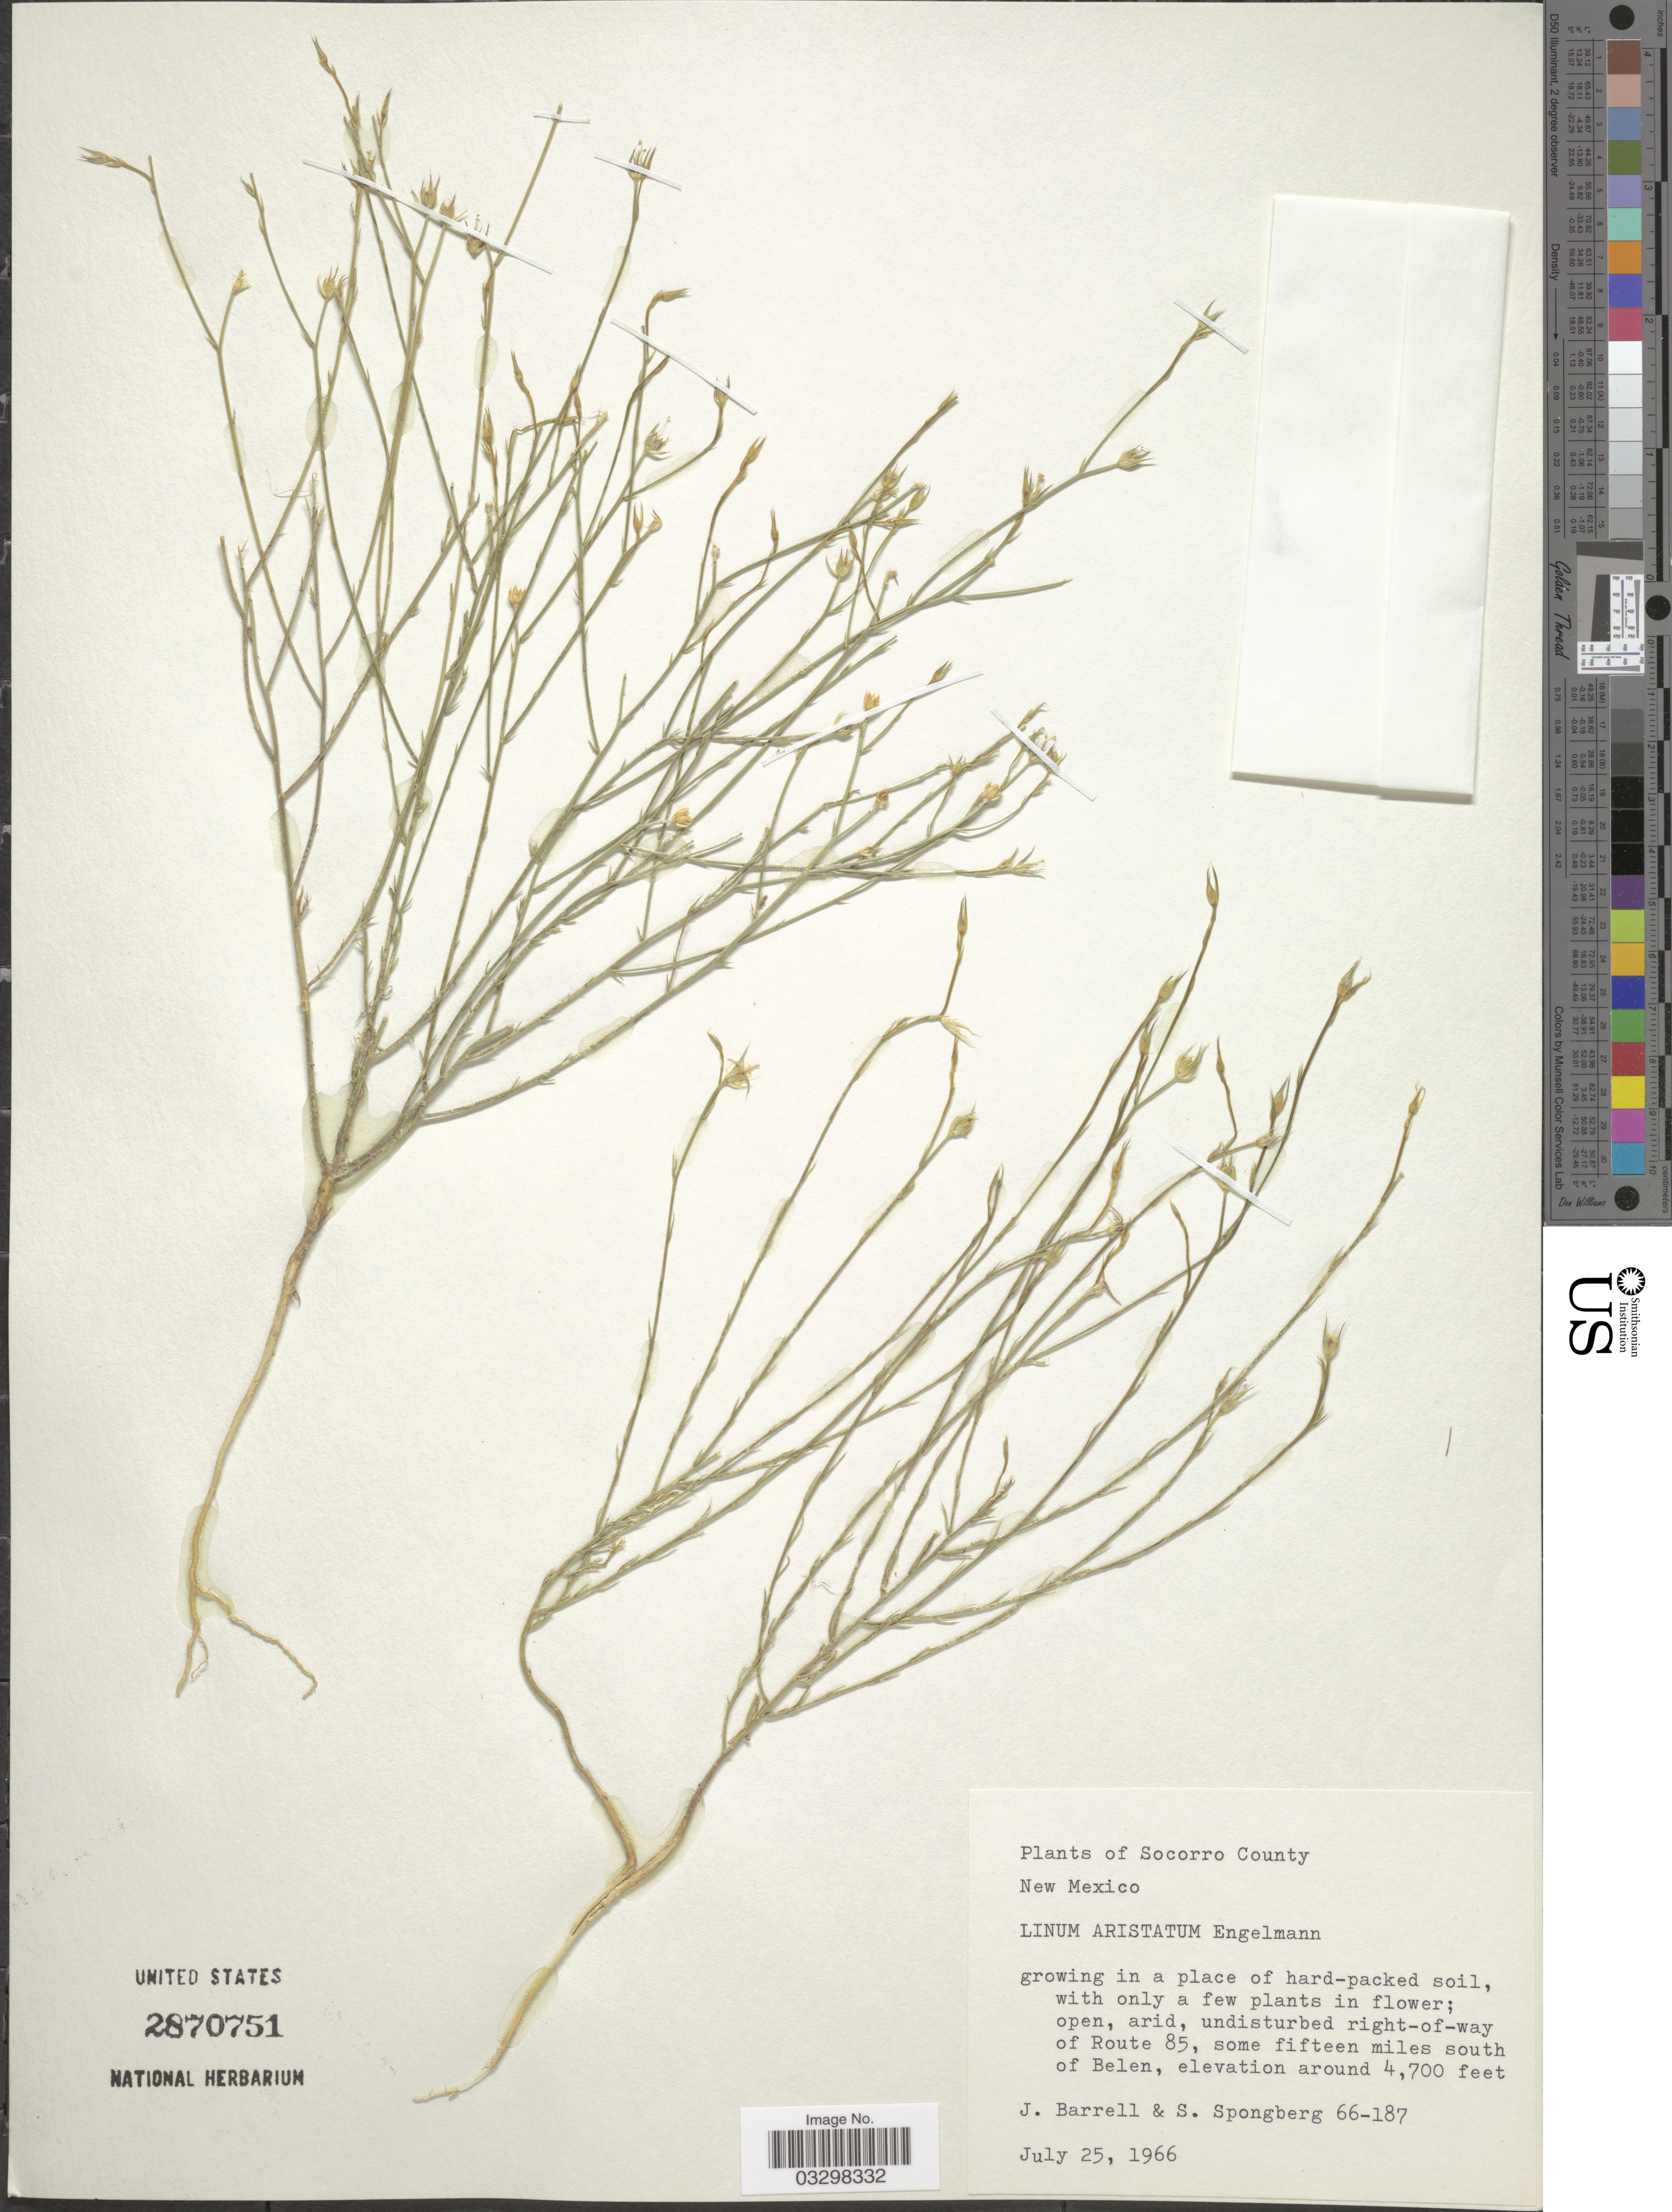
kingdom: Plantae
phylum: Tracheophyta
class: Magnoliopsida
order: Malpighiales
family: Linaceae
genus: Linum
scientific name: Linum aristatum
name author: Engelm.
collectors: J. Barrell & S. A.Spongberg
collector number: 66-187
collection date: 1966-07-25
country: United States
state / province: New Mexico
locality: Socorro County. Undisturbed right-of-way of Route 85, some fifteen miles south of Belen.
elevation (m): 1433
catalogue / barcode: US 2870751